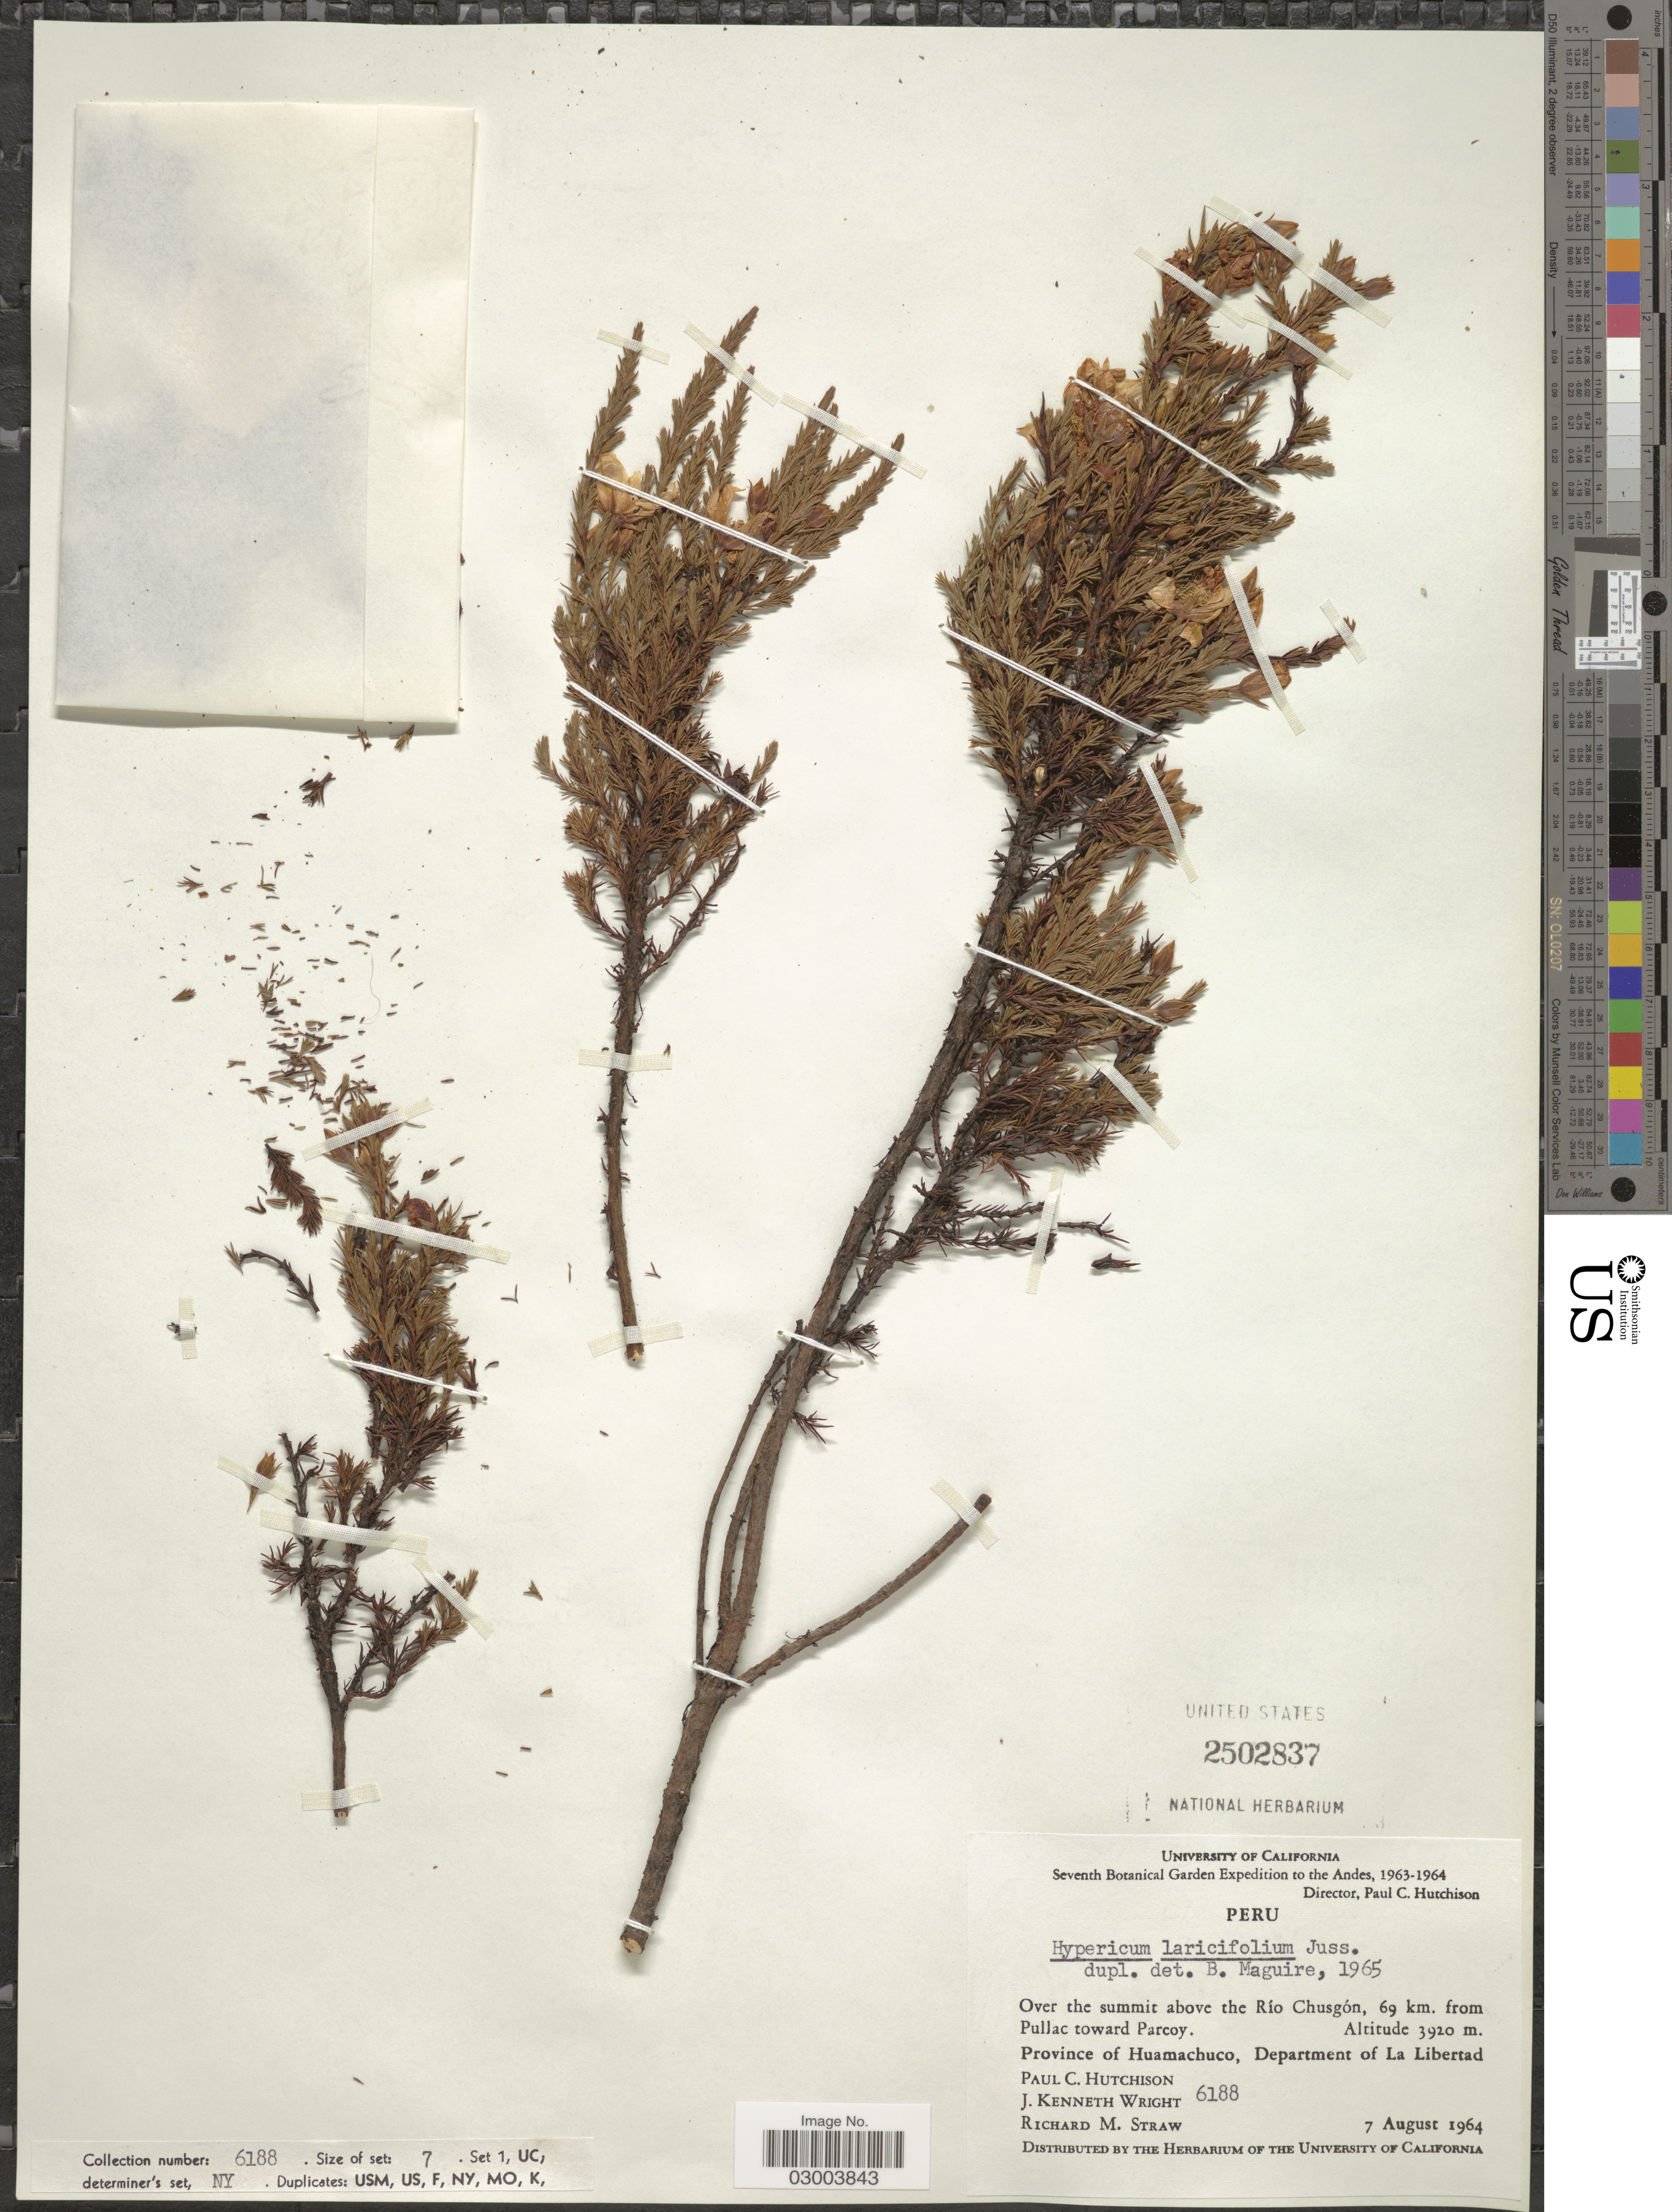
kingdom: Plantae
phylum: Tracheophyta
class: Magnoliopsida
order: Malpighiales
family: Hypericaceae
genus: Hypericum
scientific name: Hypericum laricifolium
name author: Juss.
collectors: P. C. Hutchison, J. K. Wright & R. M. Straw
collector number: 6188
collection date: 1964-08-07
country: Peru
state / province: La Libertad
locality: Over the summit above the Río Chusgón, 69 km. from Pullac toward Parcoy, Province of Huamachuco, Departament of La Libertad.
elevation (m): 3920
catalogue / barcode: US 2502837